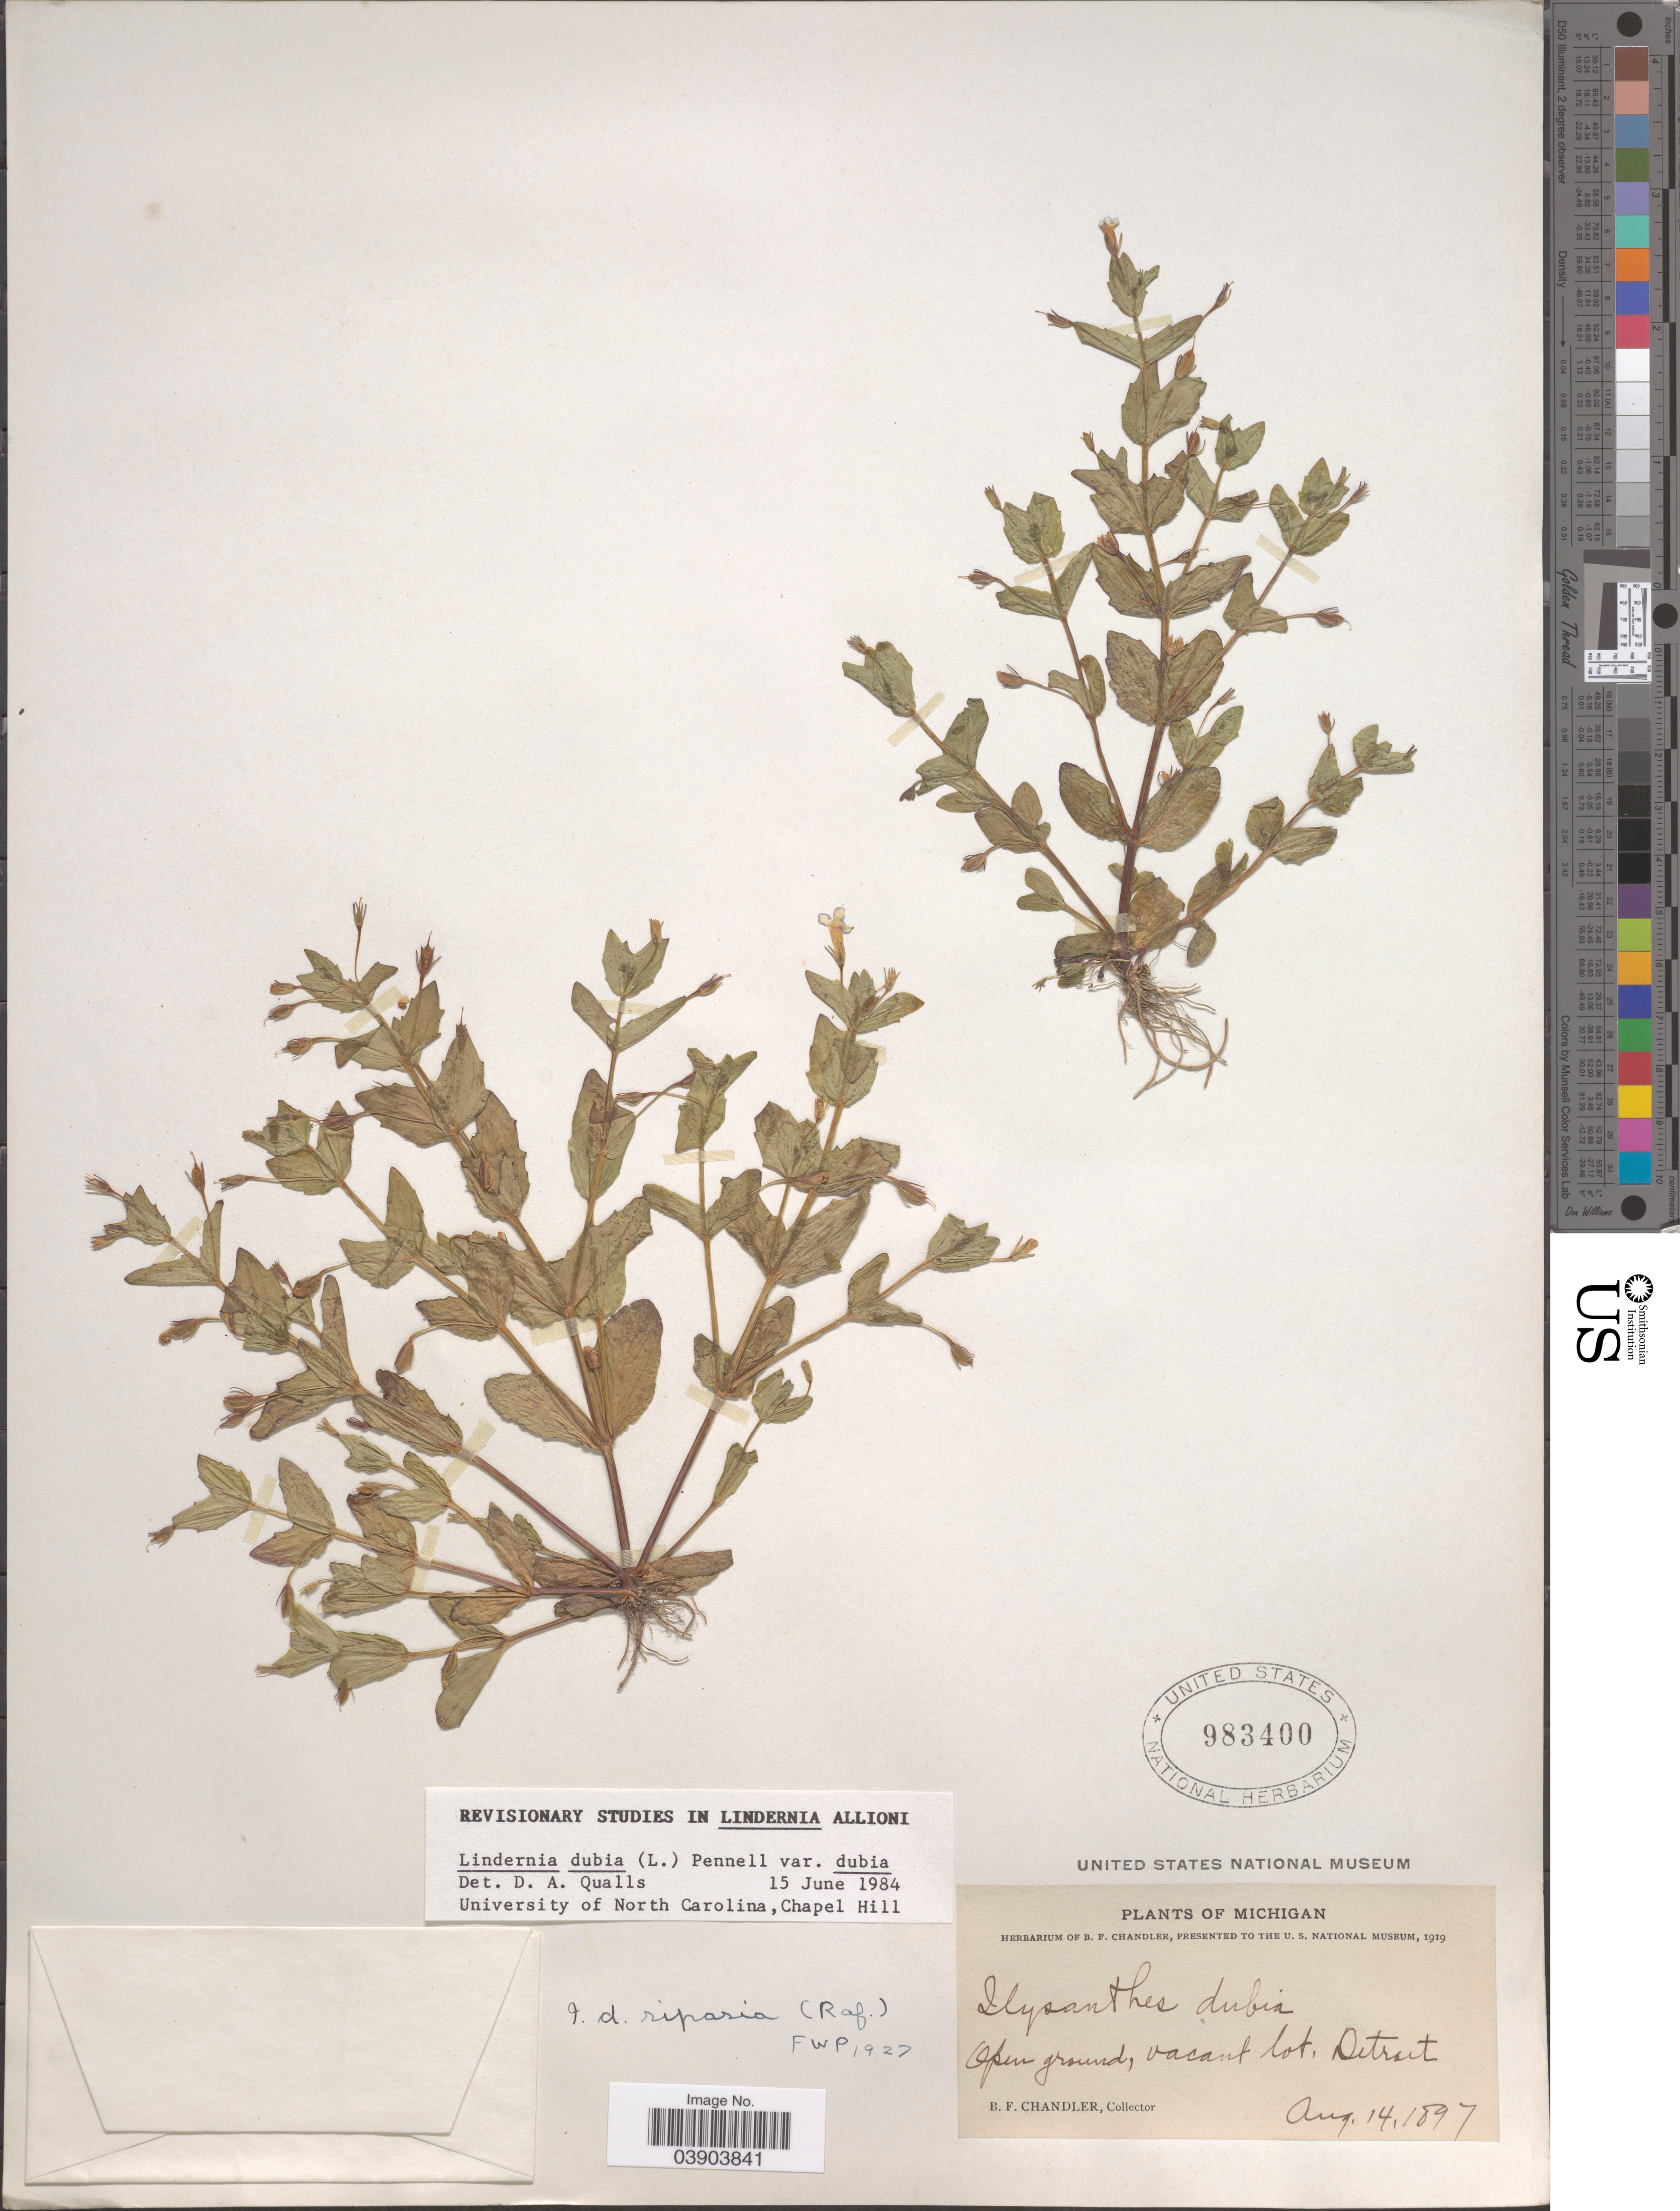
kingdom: Plantae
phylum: Tracheophyta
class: Magnoliopsida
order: Lamiales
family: Linderniaceae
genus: Lindernia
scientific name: Lindernia dubia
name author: (L.) Pennell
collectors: B. F. Chandler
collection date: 1897-08-14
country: United States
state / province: Michigan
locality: Open ground, vacant lot. Detroit.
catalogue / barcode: US 983400